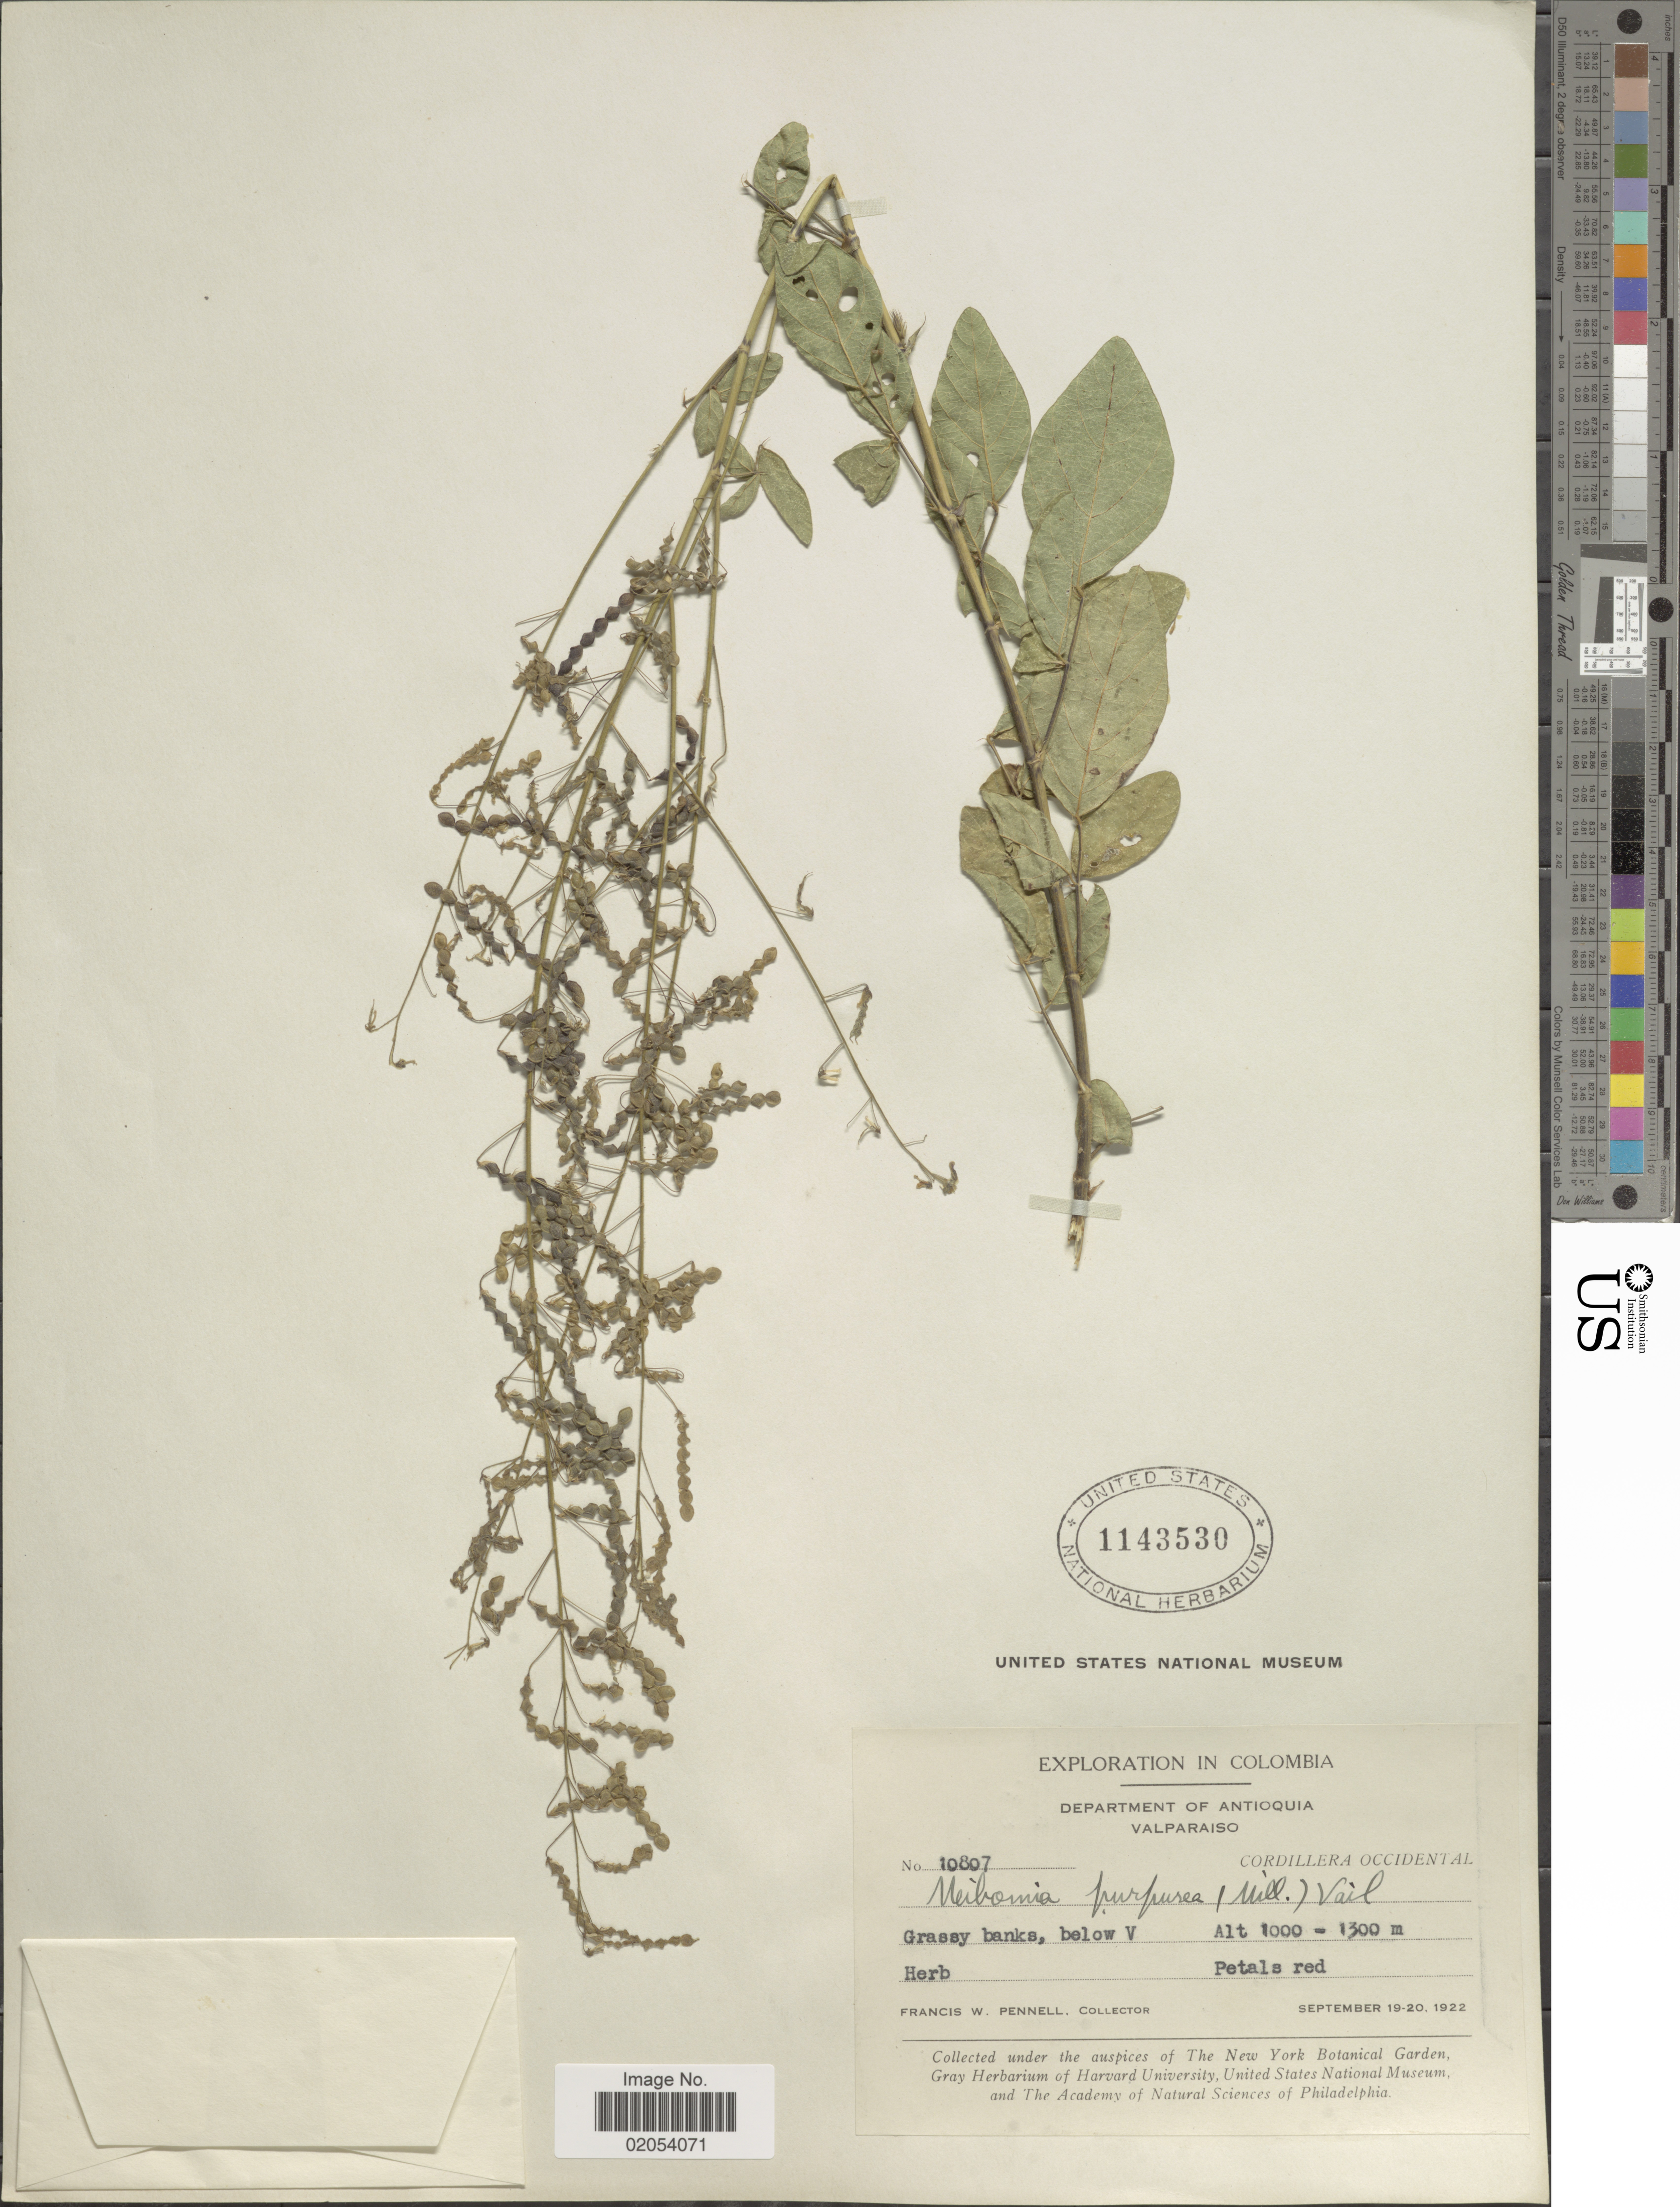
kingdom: Plantae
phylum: Tracheophyta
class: Magnoliopsida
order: Fabales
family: Fabaceae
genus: Desmodium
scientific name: Desmodium tortuosum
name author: (Sw.) DC.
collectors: F. W. Pennell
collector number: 10807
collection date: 1922-09-19/1922-09-20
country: Colombia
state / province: Antioquia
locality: Valparaiso, Cordillera Occidental, below V.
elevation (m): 1000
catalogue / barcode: US 1143530